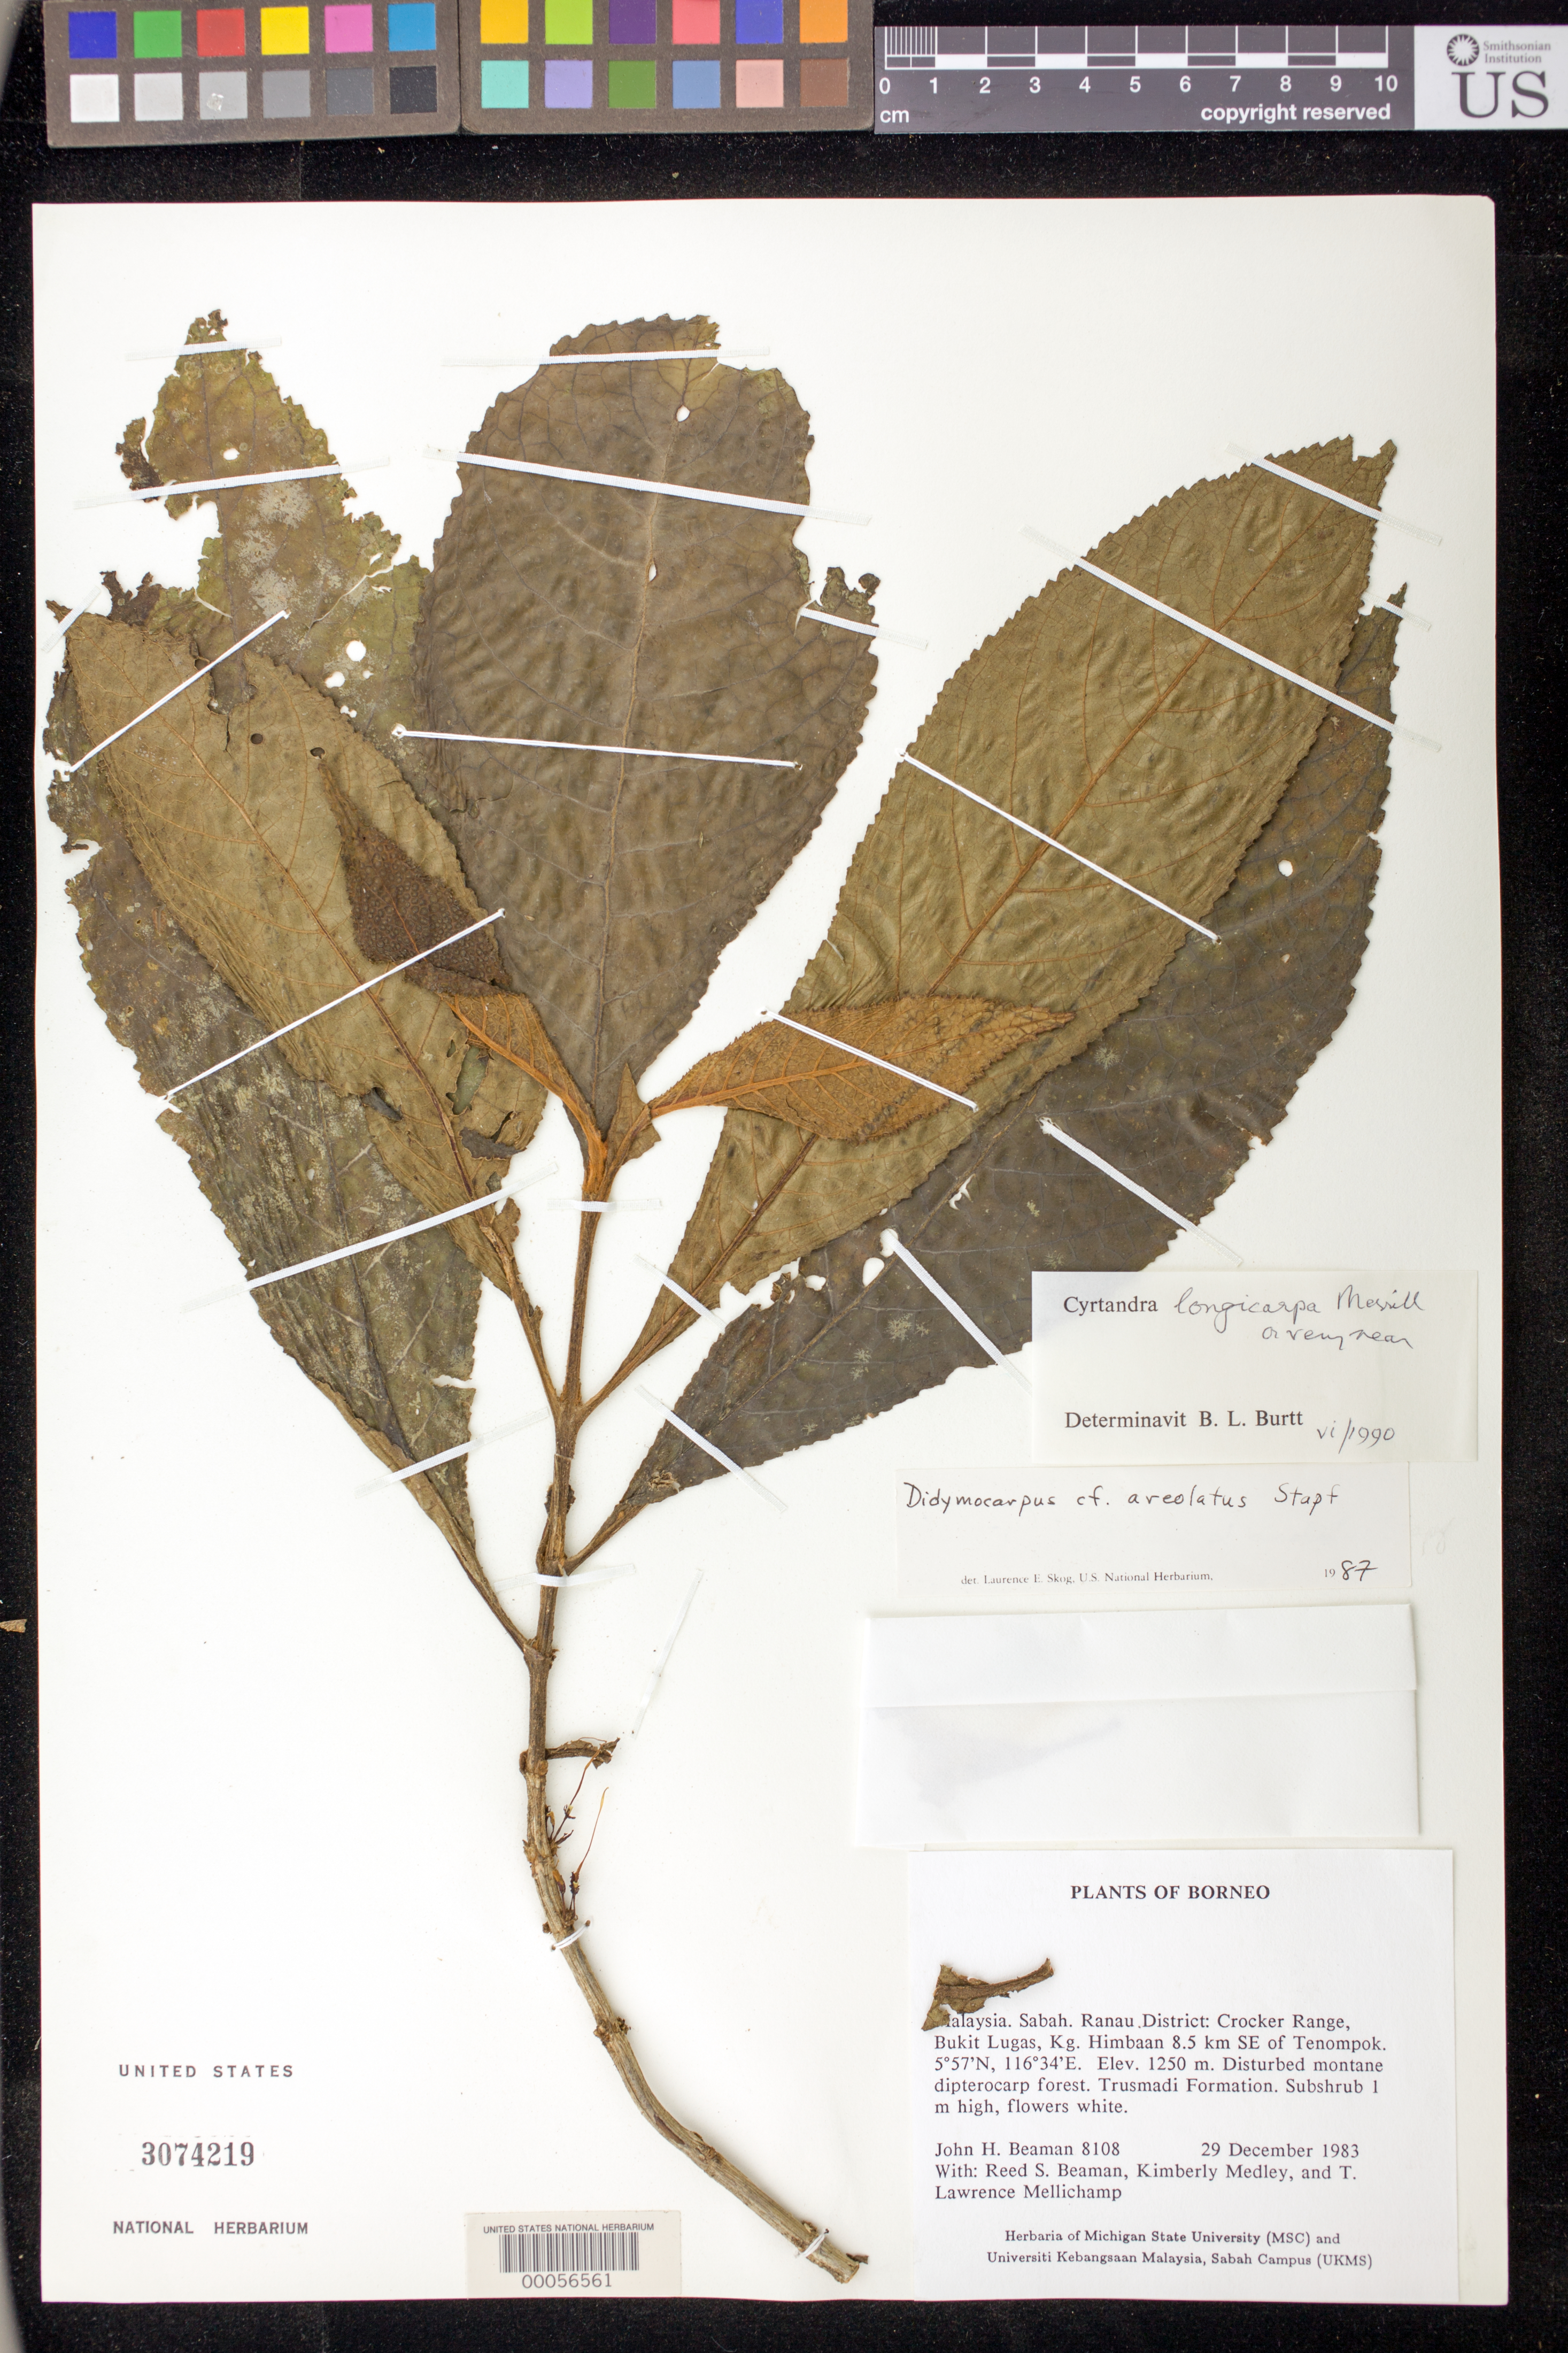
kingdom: Plantae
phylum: Tracheophyta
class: Magnoliopsida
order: Lamiales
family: Gesneriaceae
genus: Cyrtandra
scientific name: Cyrtandra longicarpa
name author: Merr.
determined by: Burtt, B. L.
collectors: J. H. Beaman, R. S. Beaman, K. Medley & T. L. Mellichamp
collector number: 8108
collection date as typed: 29 Dec 1983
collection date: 1983-12-29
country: Malaysia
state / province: Sabah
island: Borneo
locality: Ranau dist, crocker range, bukit lugas, kg himbaan 8.5 km se of tenompok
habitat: Disturbed montane dipterocarp forest, trusmadi formation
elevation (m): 1250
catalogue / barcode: US 3074219